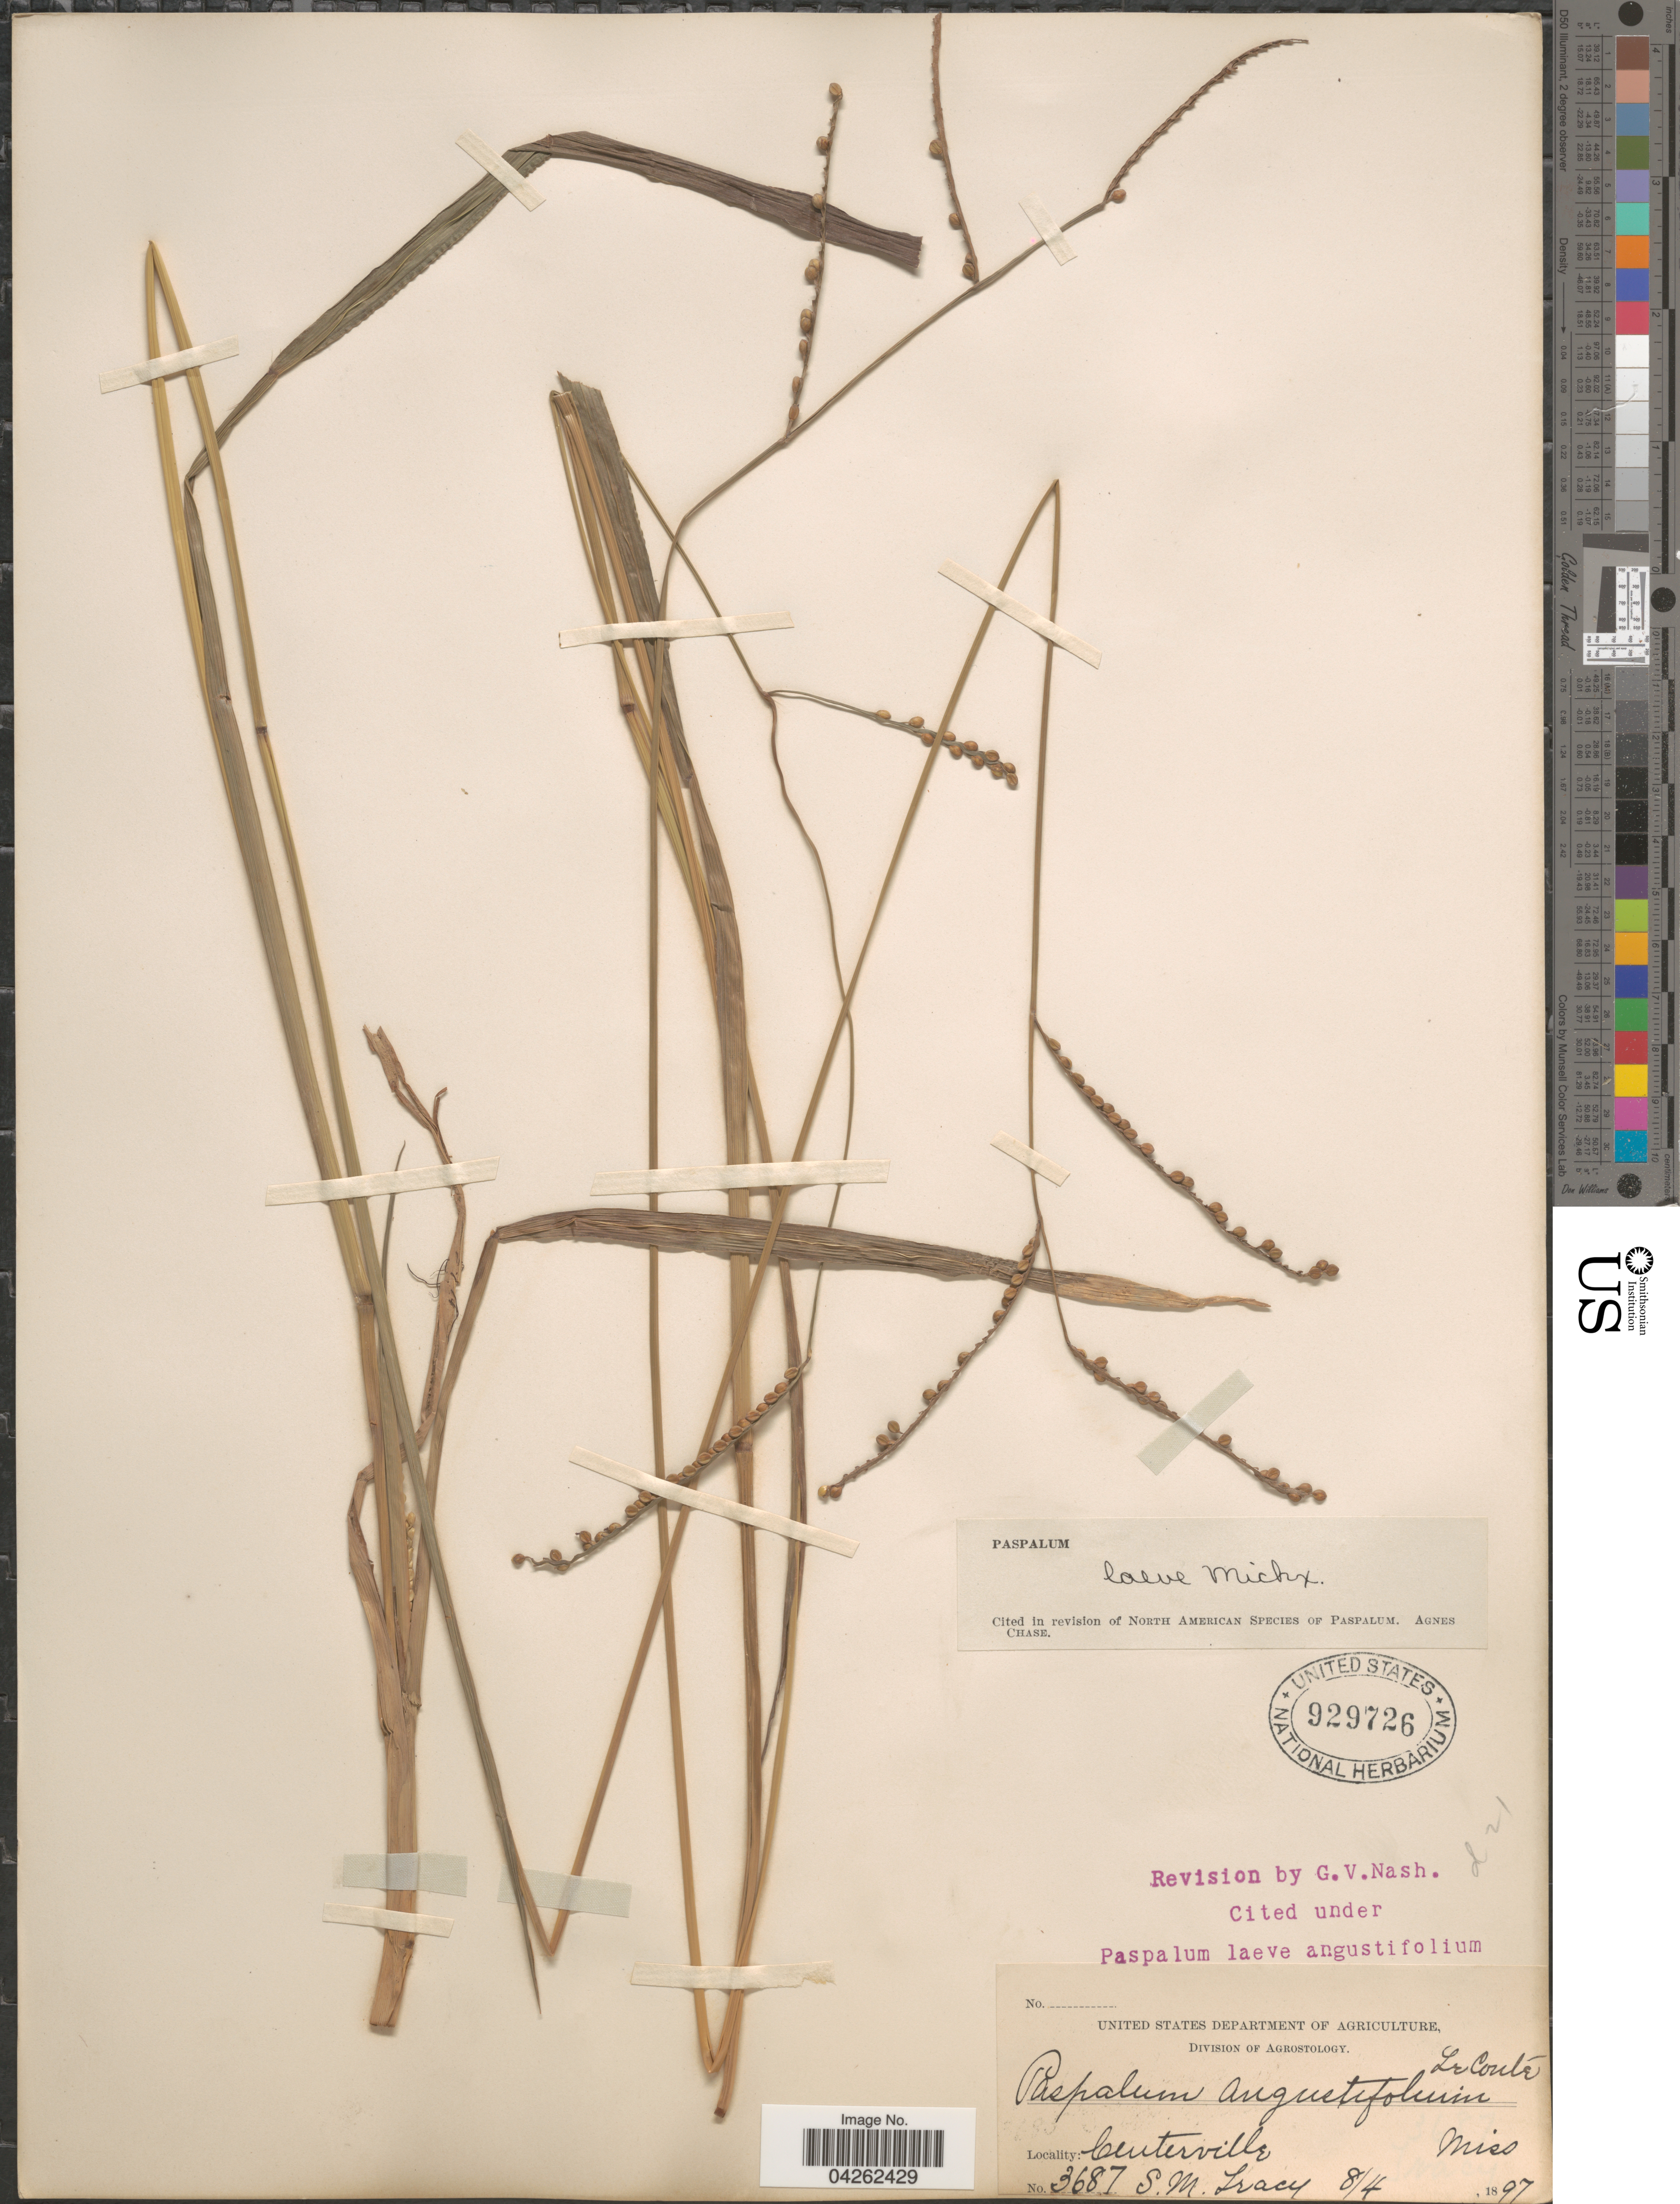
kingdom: Plantae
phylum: Tracheophyta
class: Liliopsida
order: Poales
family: Poaceae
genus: Paspalum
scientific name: Paspalum laeve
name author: Michx.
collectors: S. M. Tracy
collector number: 3687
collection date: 1897-08-04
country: United States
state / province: Mississippi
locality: Centerville.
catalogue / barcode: US 929726